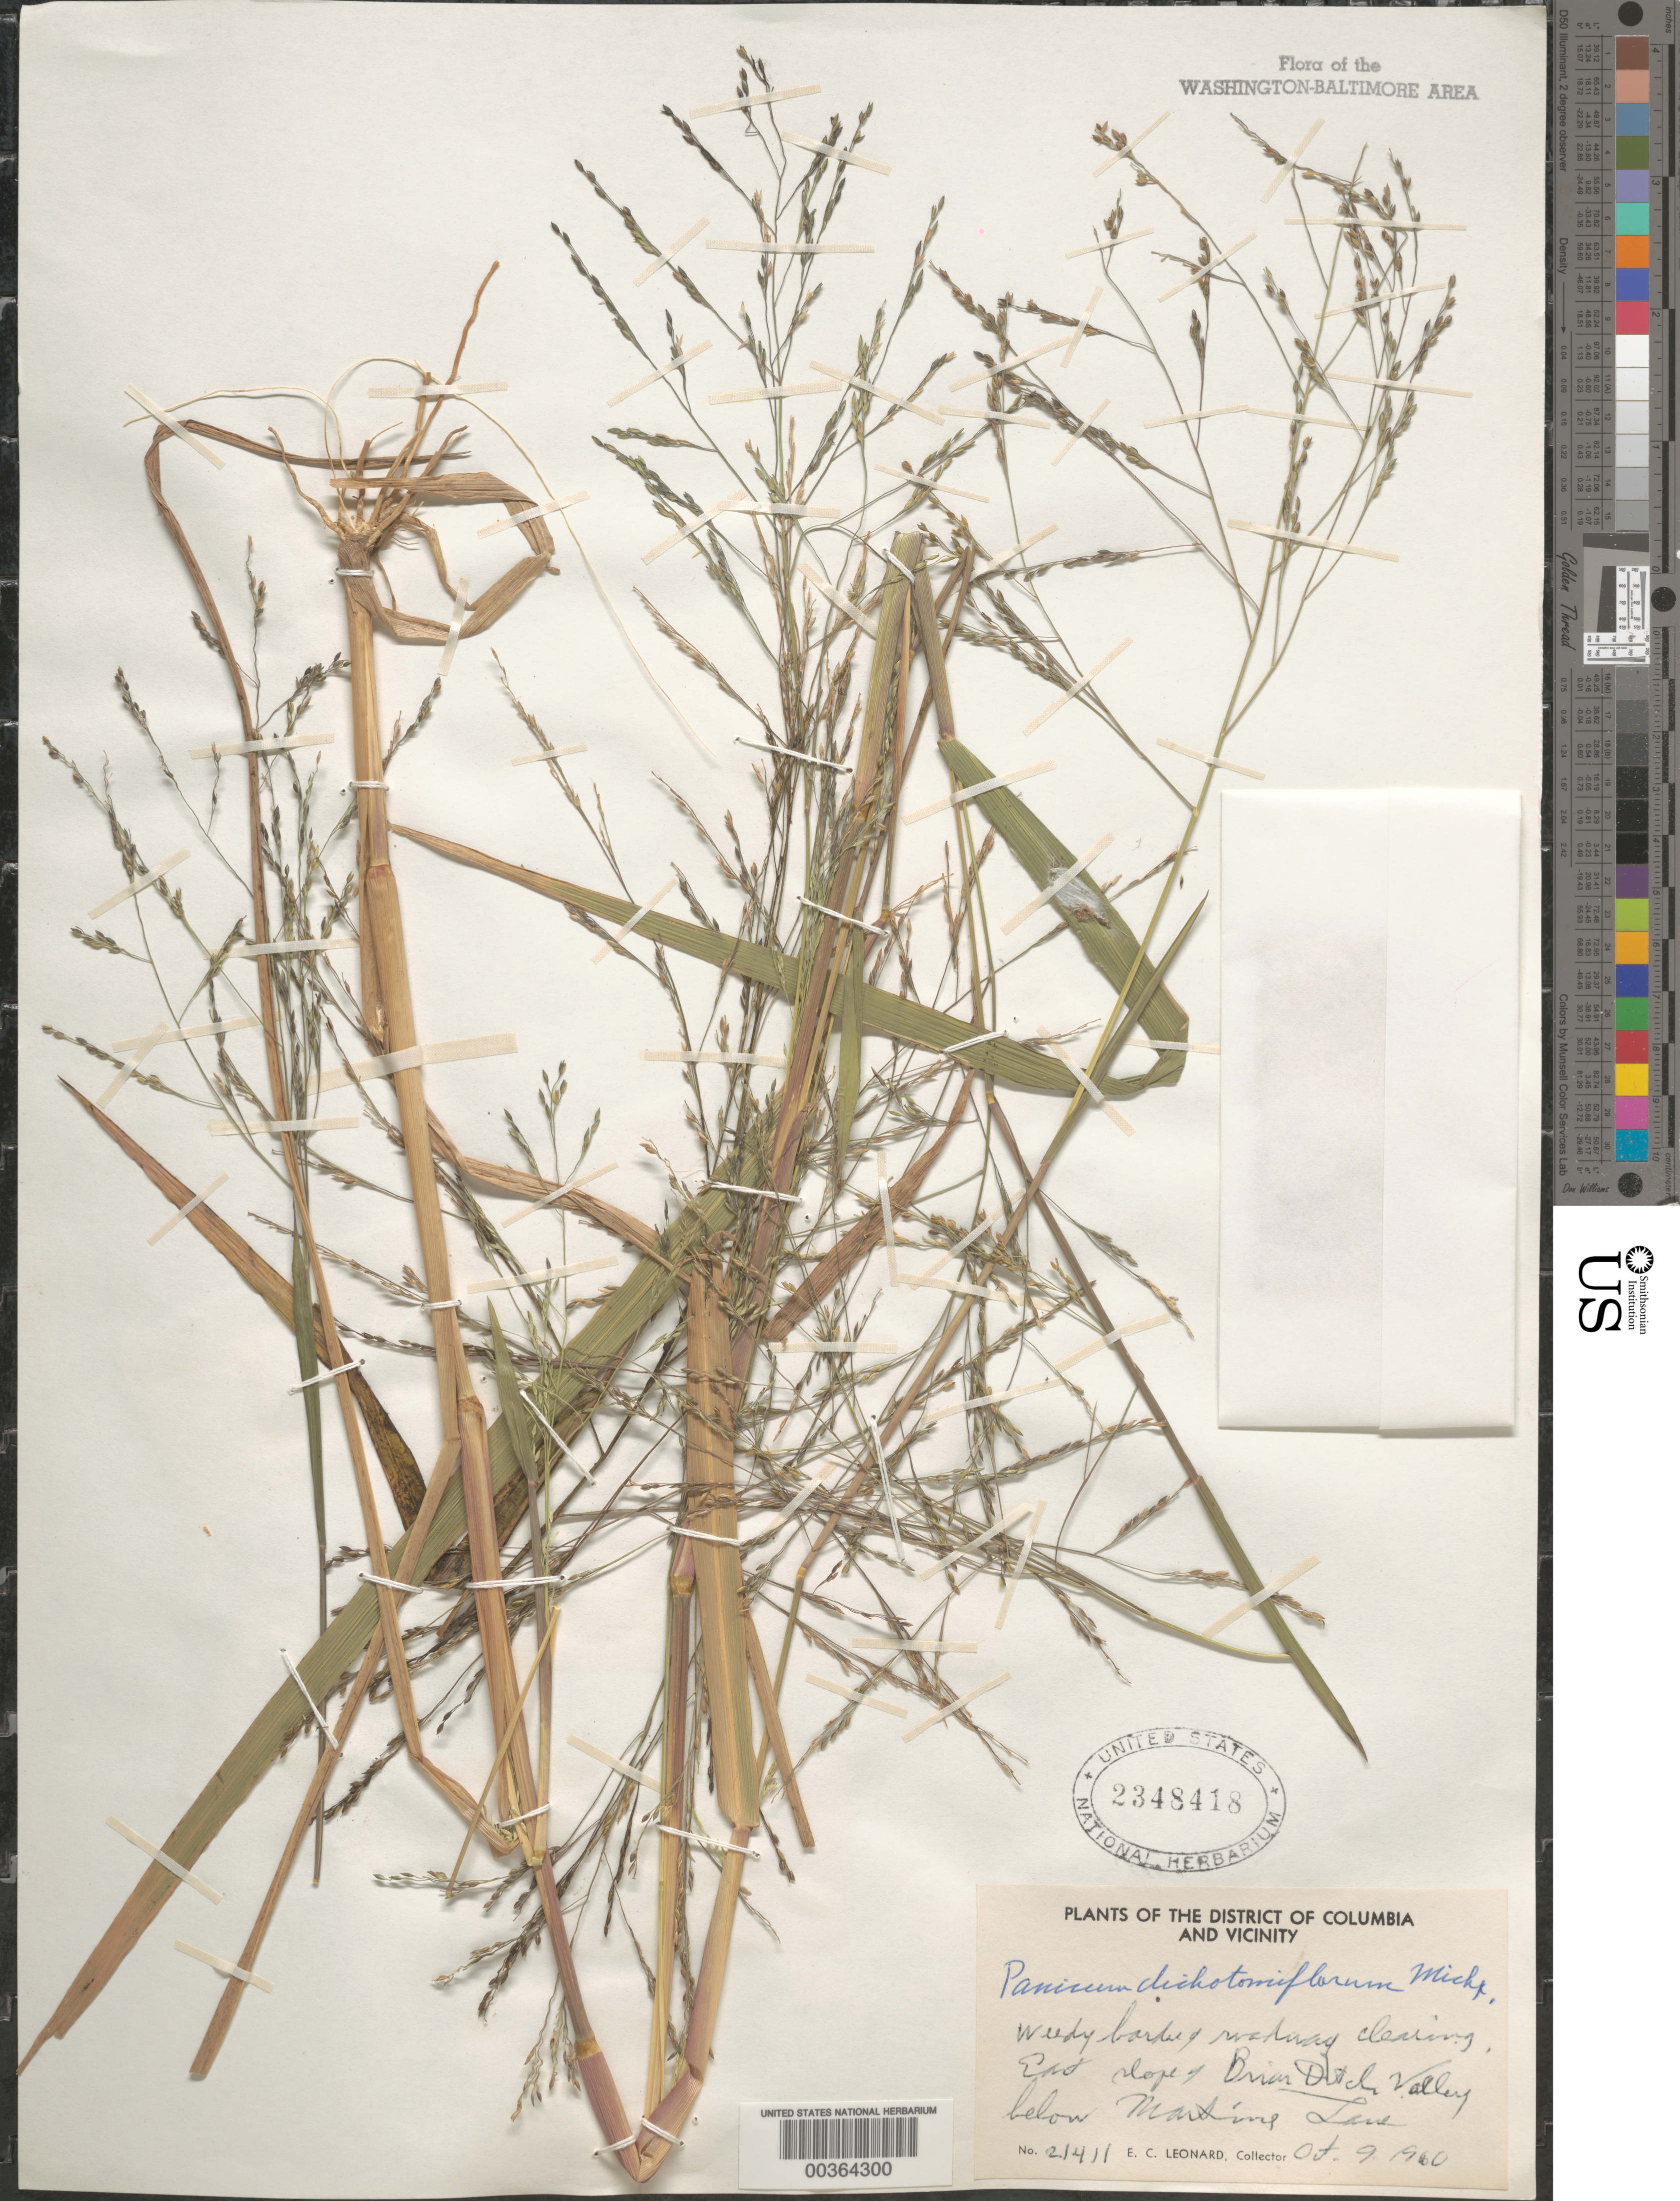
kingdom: Plantae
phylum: Tracheophyta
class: Liliopsida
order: Poales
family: Poaceae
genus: Panicum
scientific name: Panicum dichotomiflorum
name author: Michx.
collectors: E. C. Leonard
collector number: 21411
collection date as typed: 09 Oct 1960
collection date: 1960-10-09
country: United States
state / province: Maryland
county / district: Prince George's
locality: Briar Ditch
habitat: Weedy border and roadway clearing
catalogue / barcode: US 2348418